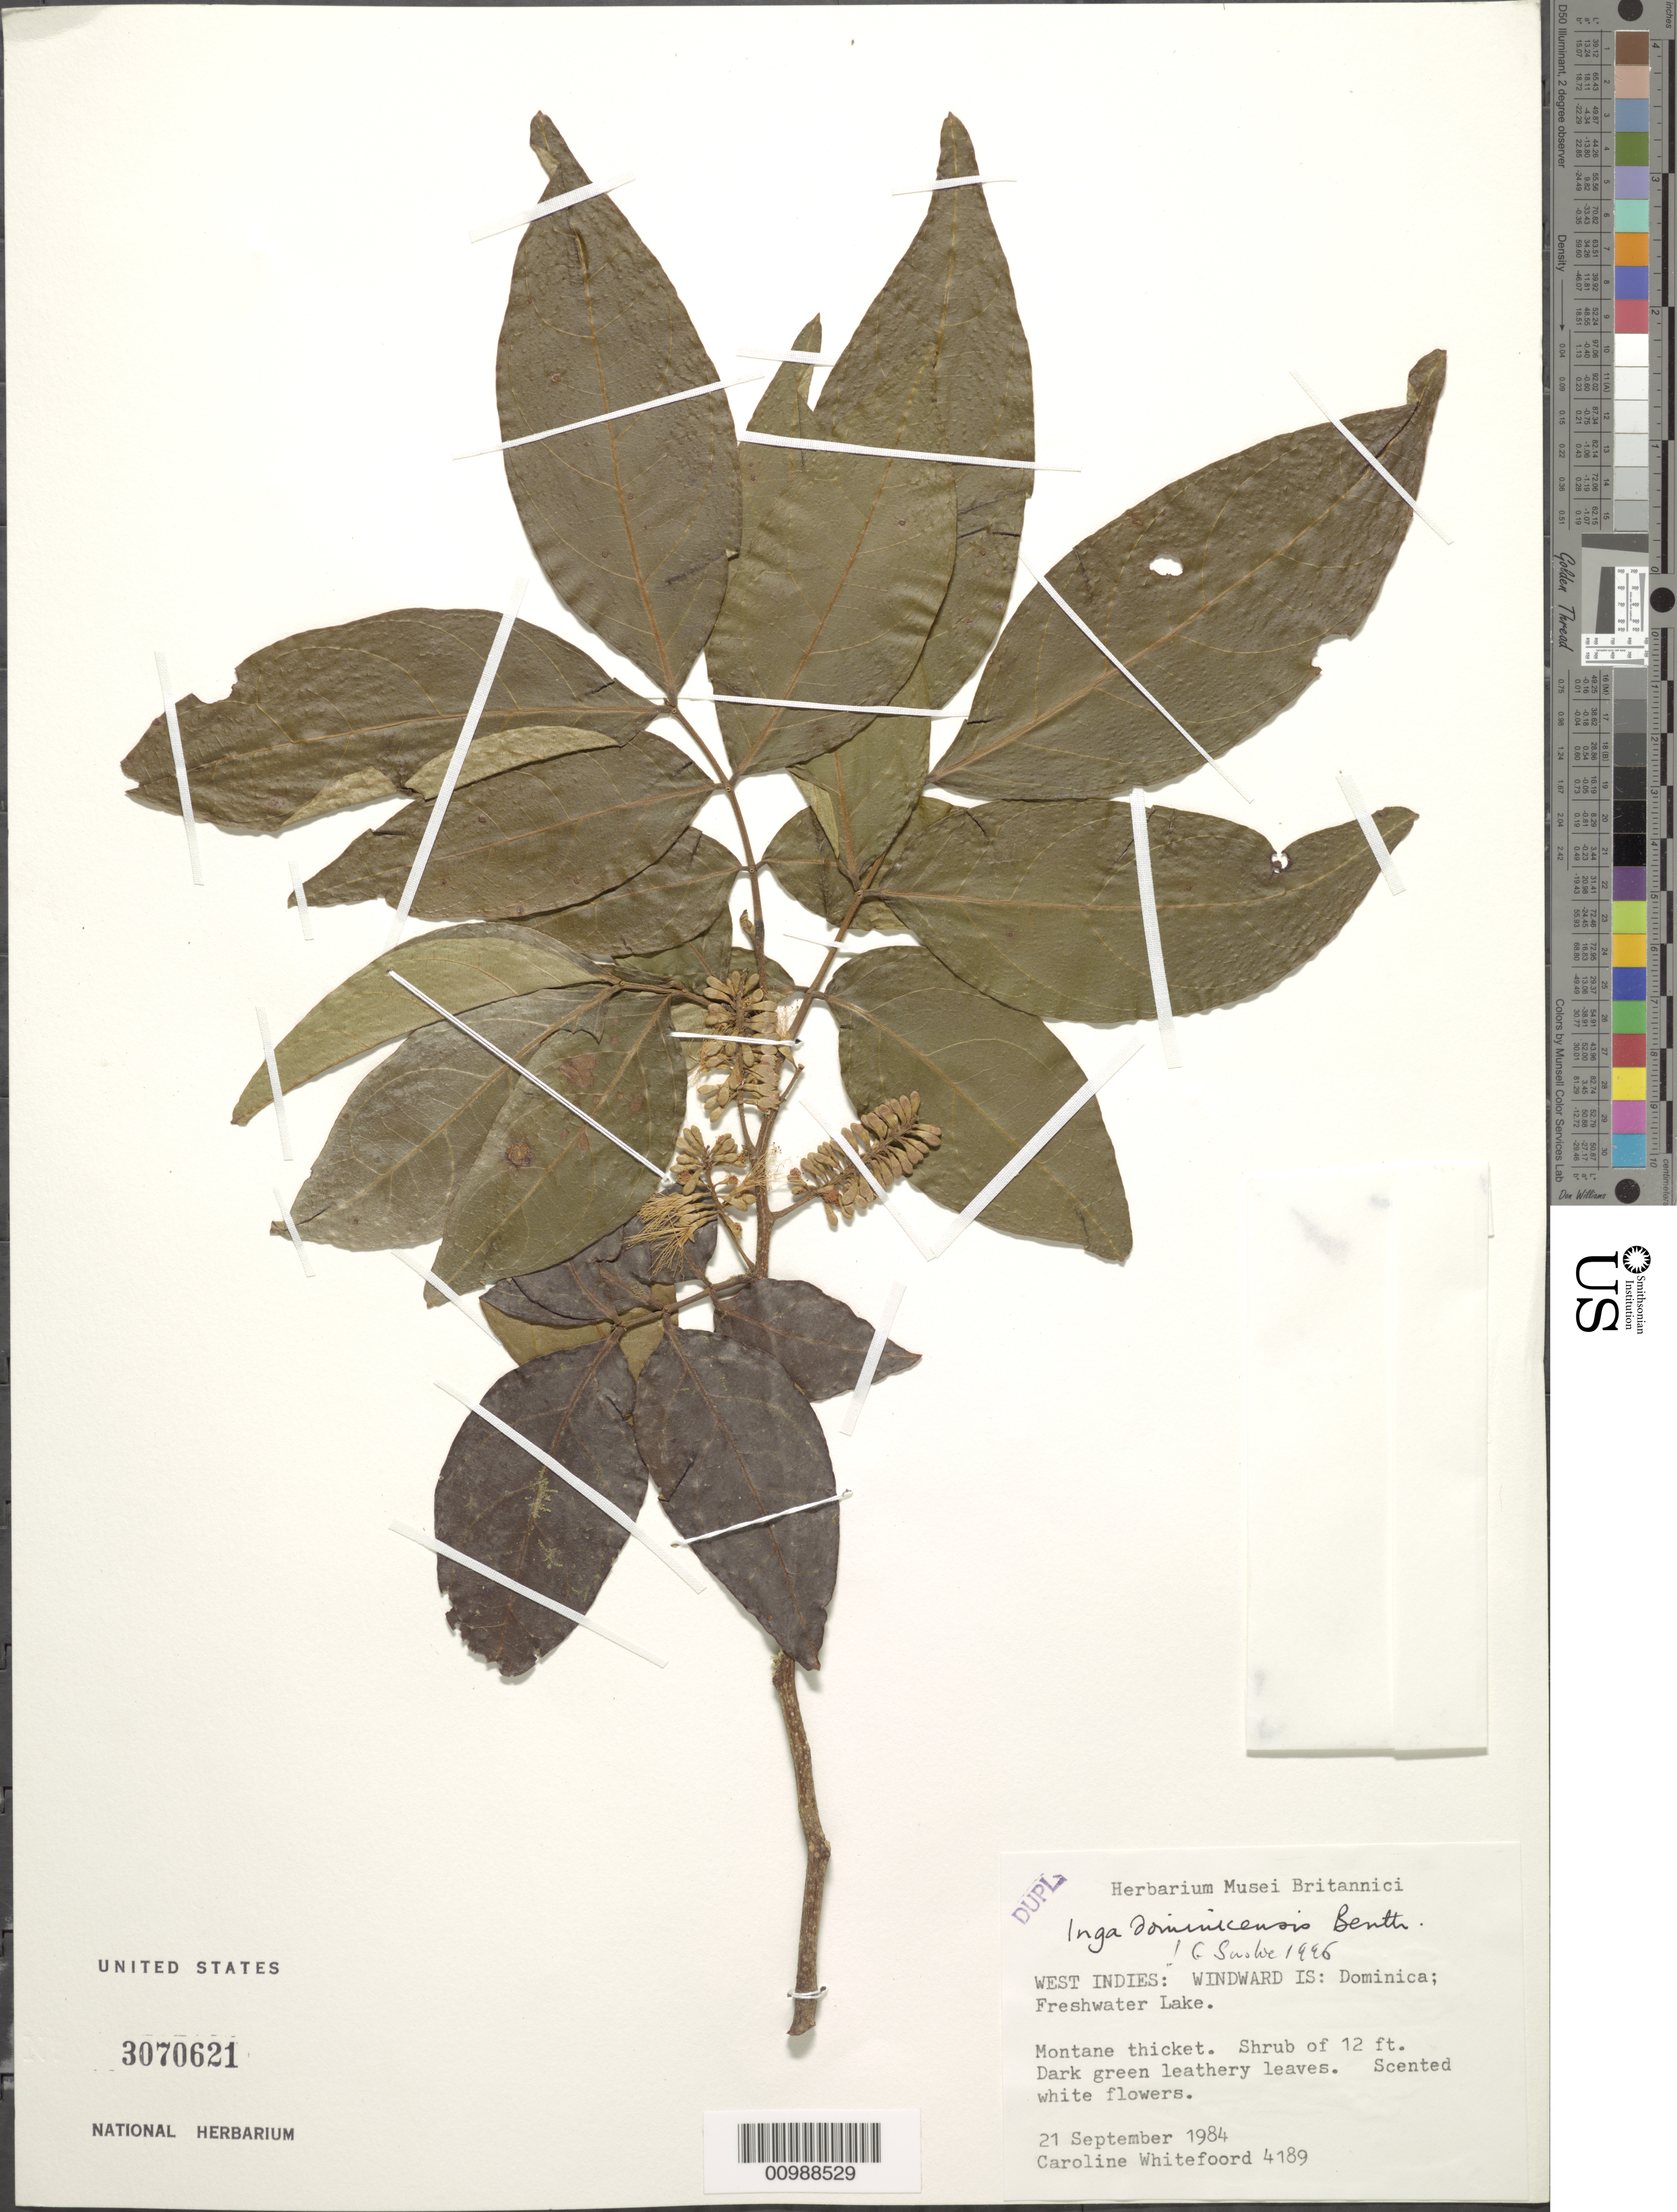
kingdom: Plantae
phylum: Tracheophyta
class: Magnoliopsida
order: Fabales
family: Fabaceae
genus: Inga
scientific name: Inga dominicensis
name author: Benth.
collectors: C. Whitefoord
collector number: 4189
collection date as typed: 21 Sep 1984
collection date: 1984-09-21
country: Dominica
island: Dominica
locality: Windward Island: Dominica; Freshwater Lake.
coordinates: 0 N, 0 E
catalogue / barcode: US 3070621